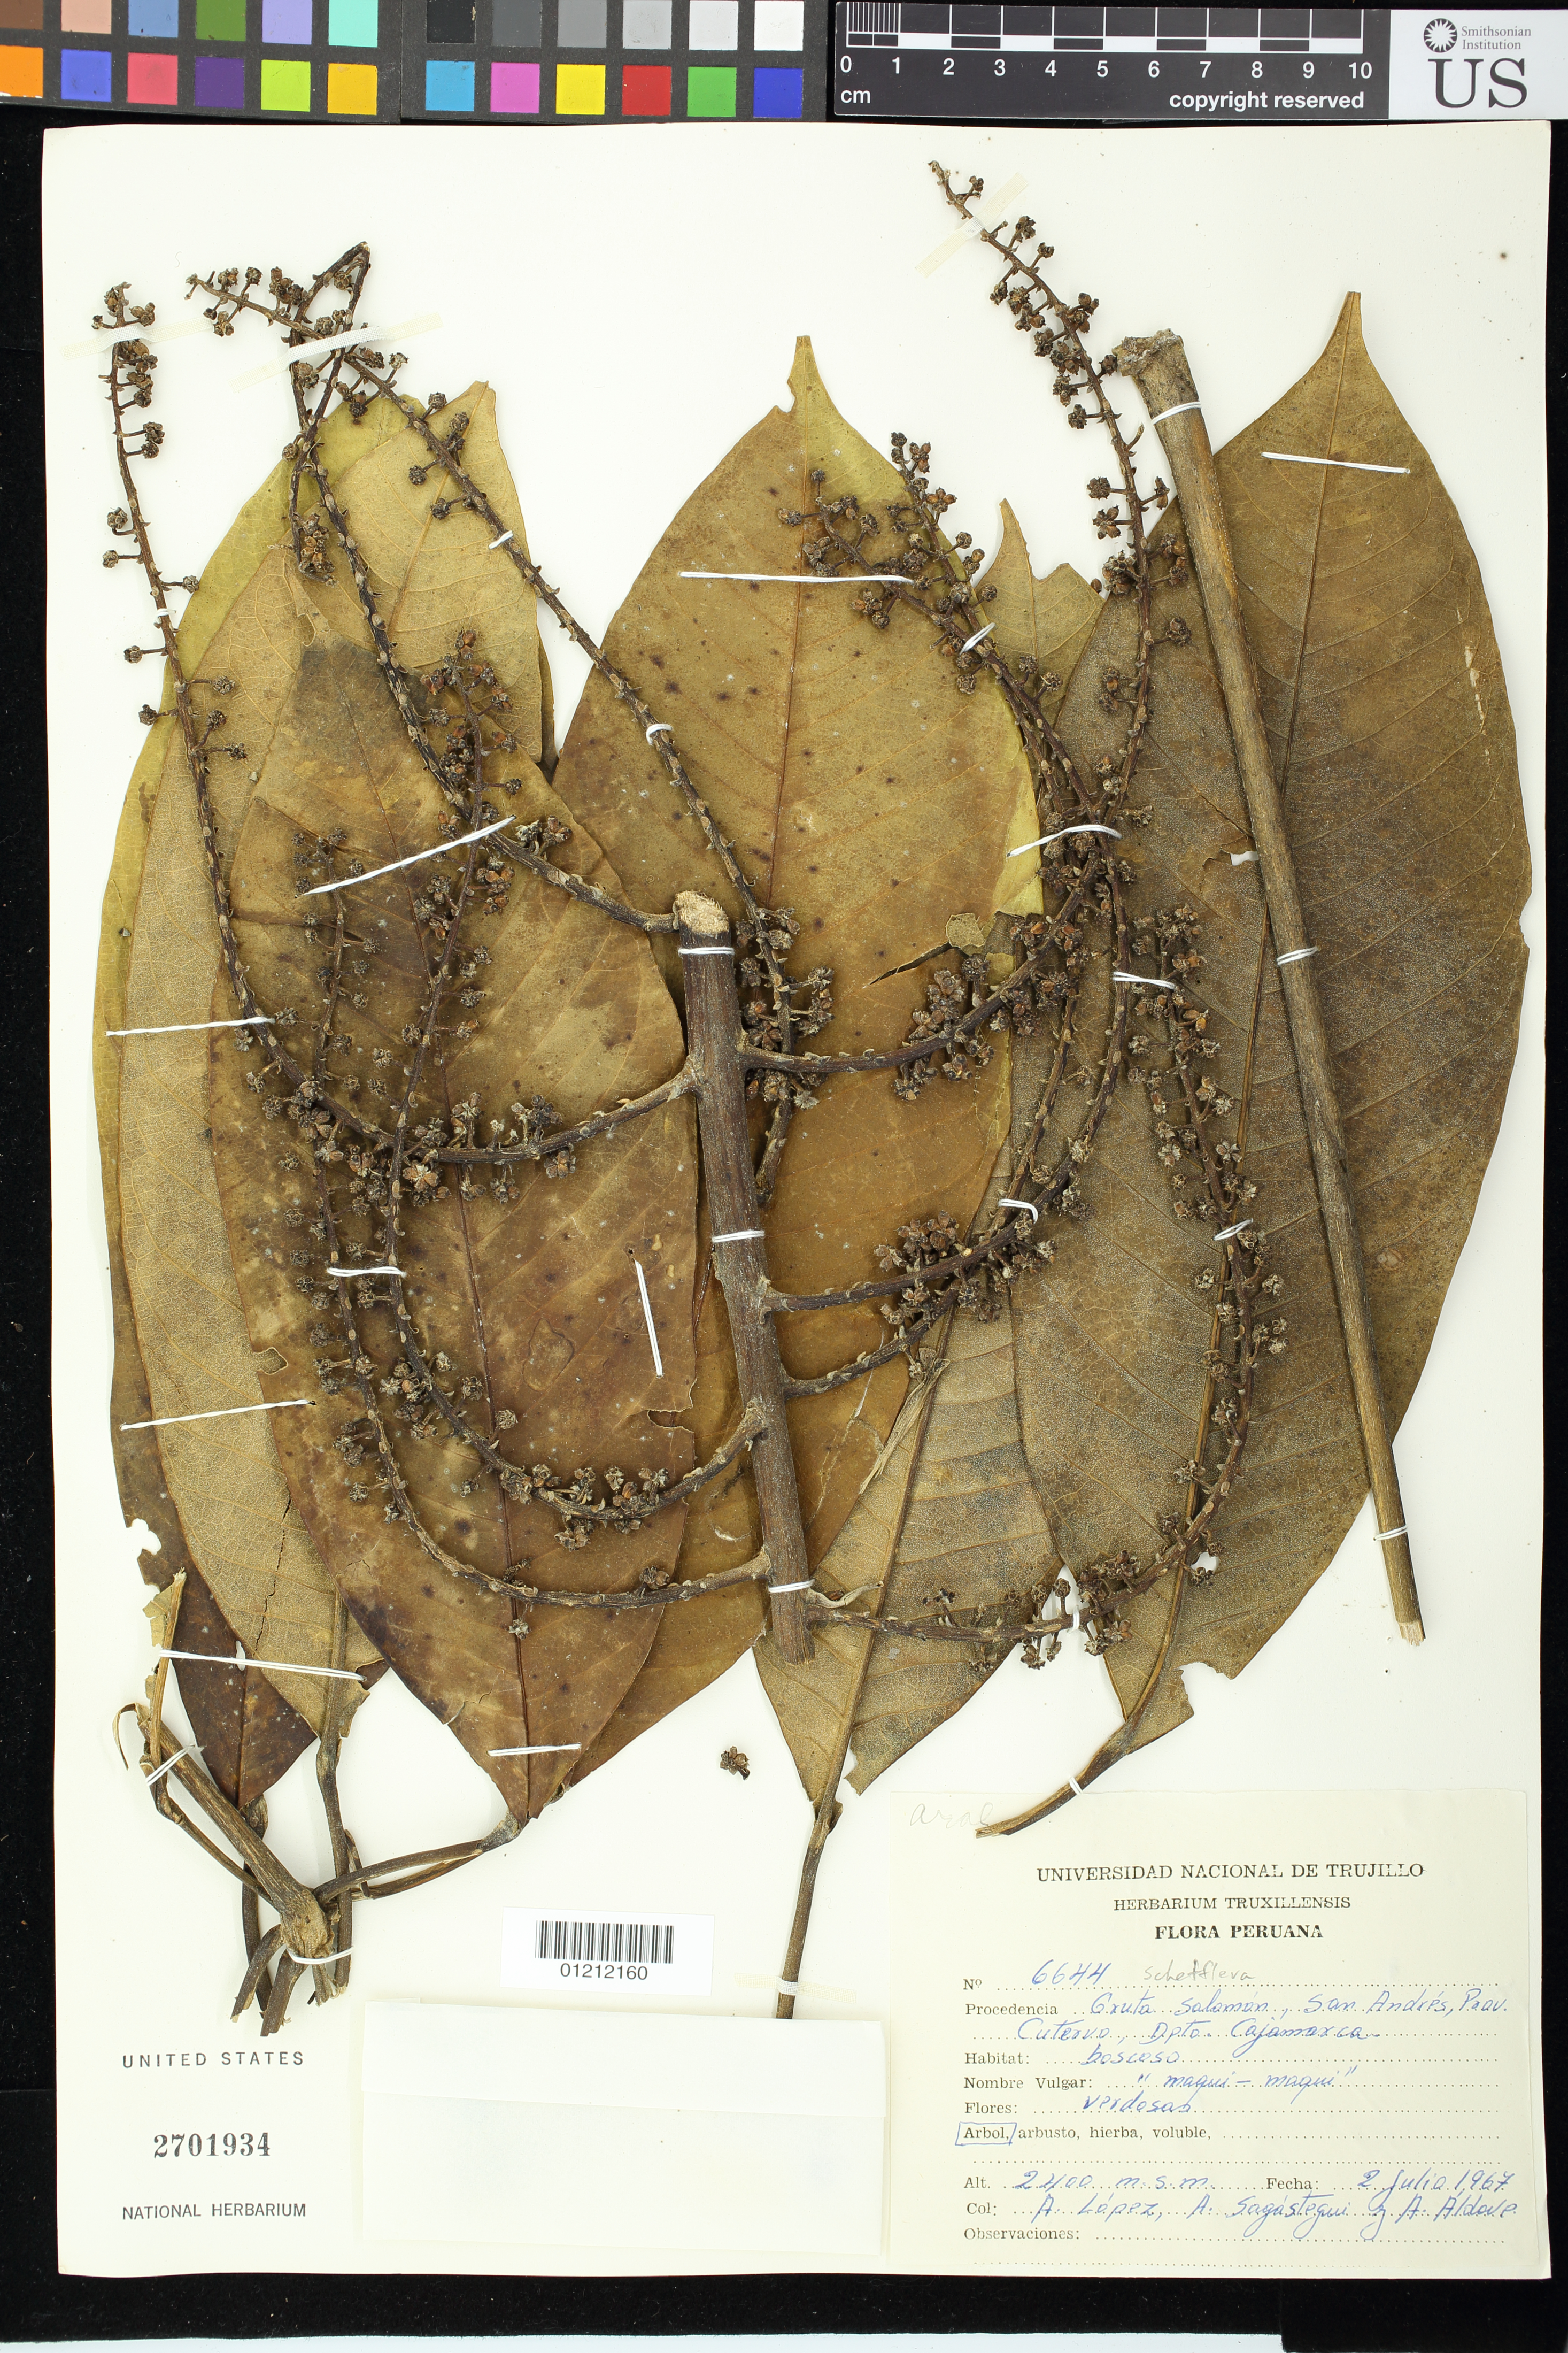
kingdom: Plantae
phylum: Tracheophyta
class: Magnoliopsida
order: Apiales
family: Araliaceae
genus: Schefflera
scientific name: Schefflera sp.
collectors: A. López, A. Sagástegui A. & A. Aldave P.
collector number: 6644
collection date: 1967-07-02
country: Peru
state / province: Cajamarca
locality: Gruta Salomon, San Andres, Prov. Cutervo, Depto. Cajamarca.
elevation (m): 2400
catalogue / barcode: US 2701934